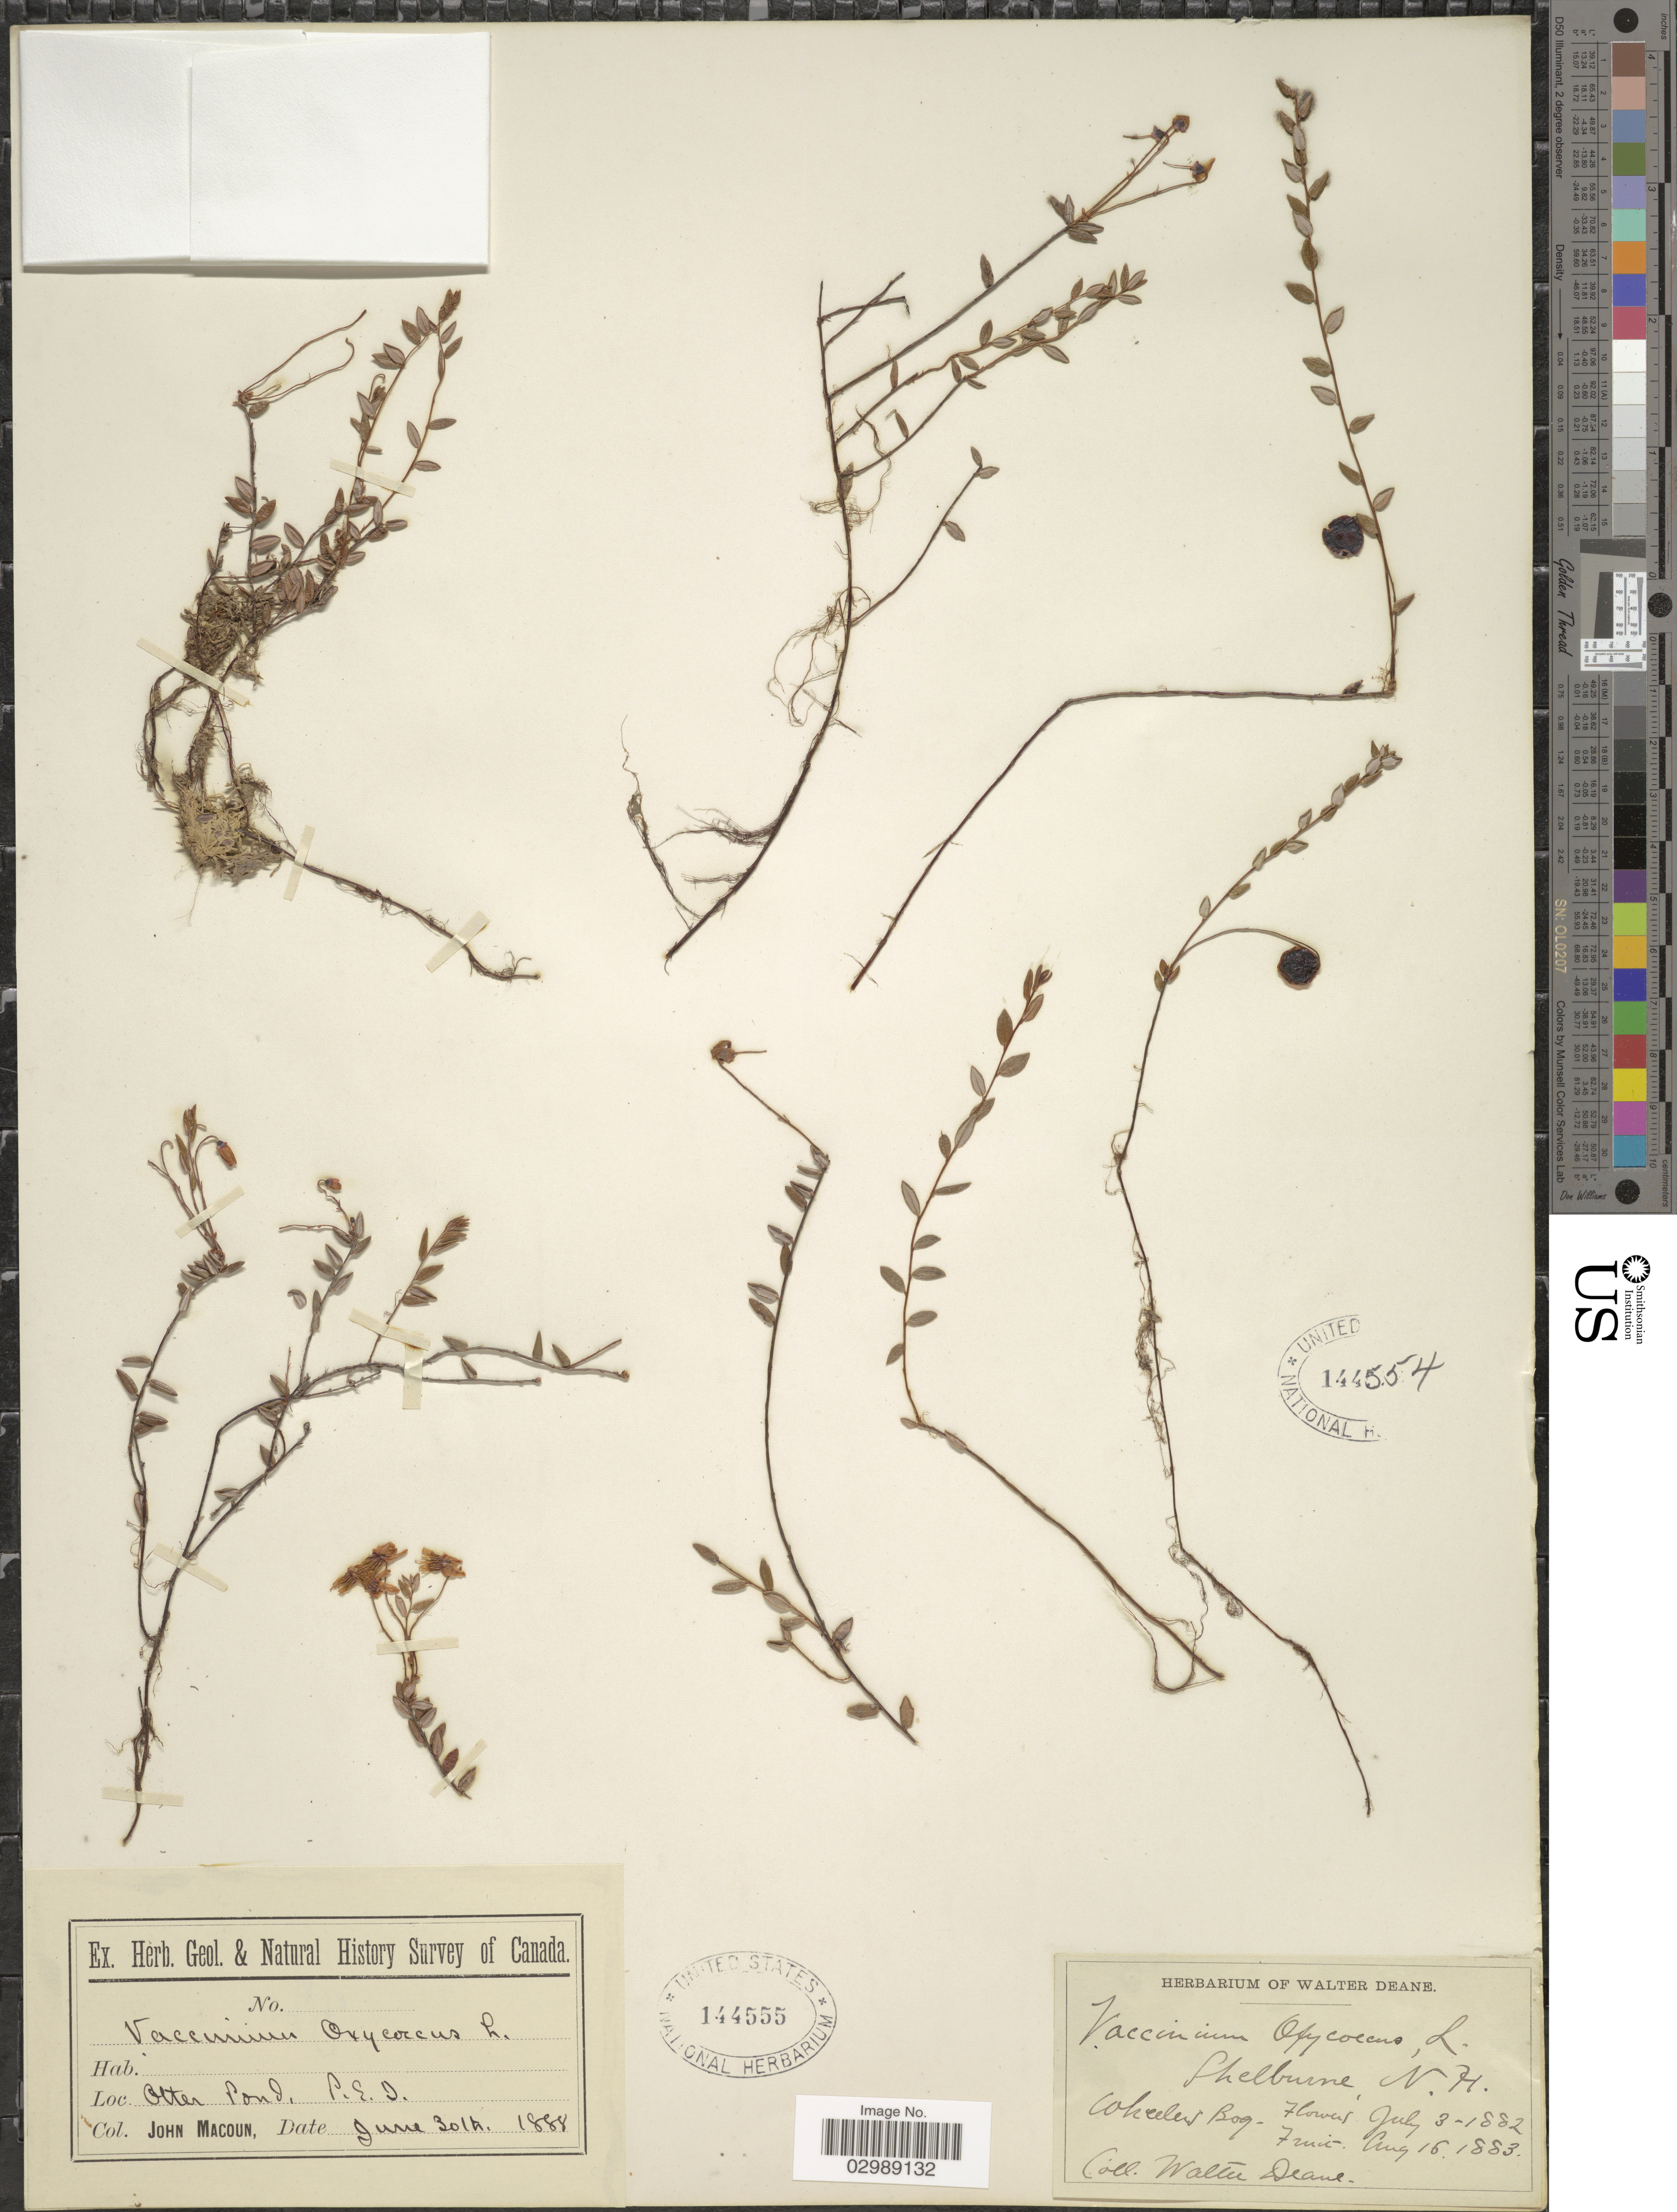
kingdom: Plantae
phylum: Tracheophyta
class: Magnoliopsida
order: Ericales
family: Ericaceae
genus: Vaccinium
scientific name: Vaccinium oxycoccos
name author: L.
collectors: W. Deane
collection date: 1882-07-03/1883-08-16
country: United States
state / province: New Hampshire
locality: Shelburne. Wheelers Bog.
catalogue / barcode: US 144554